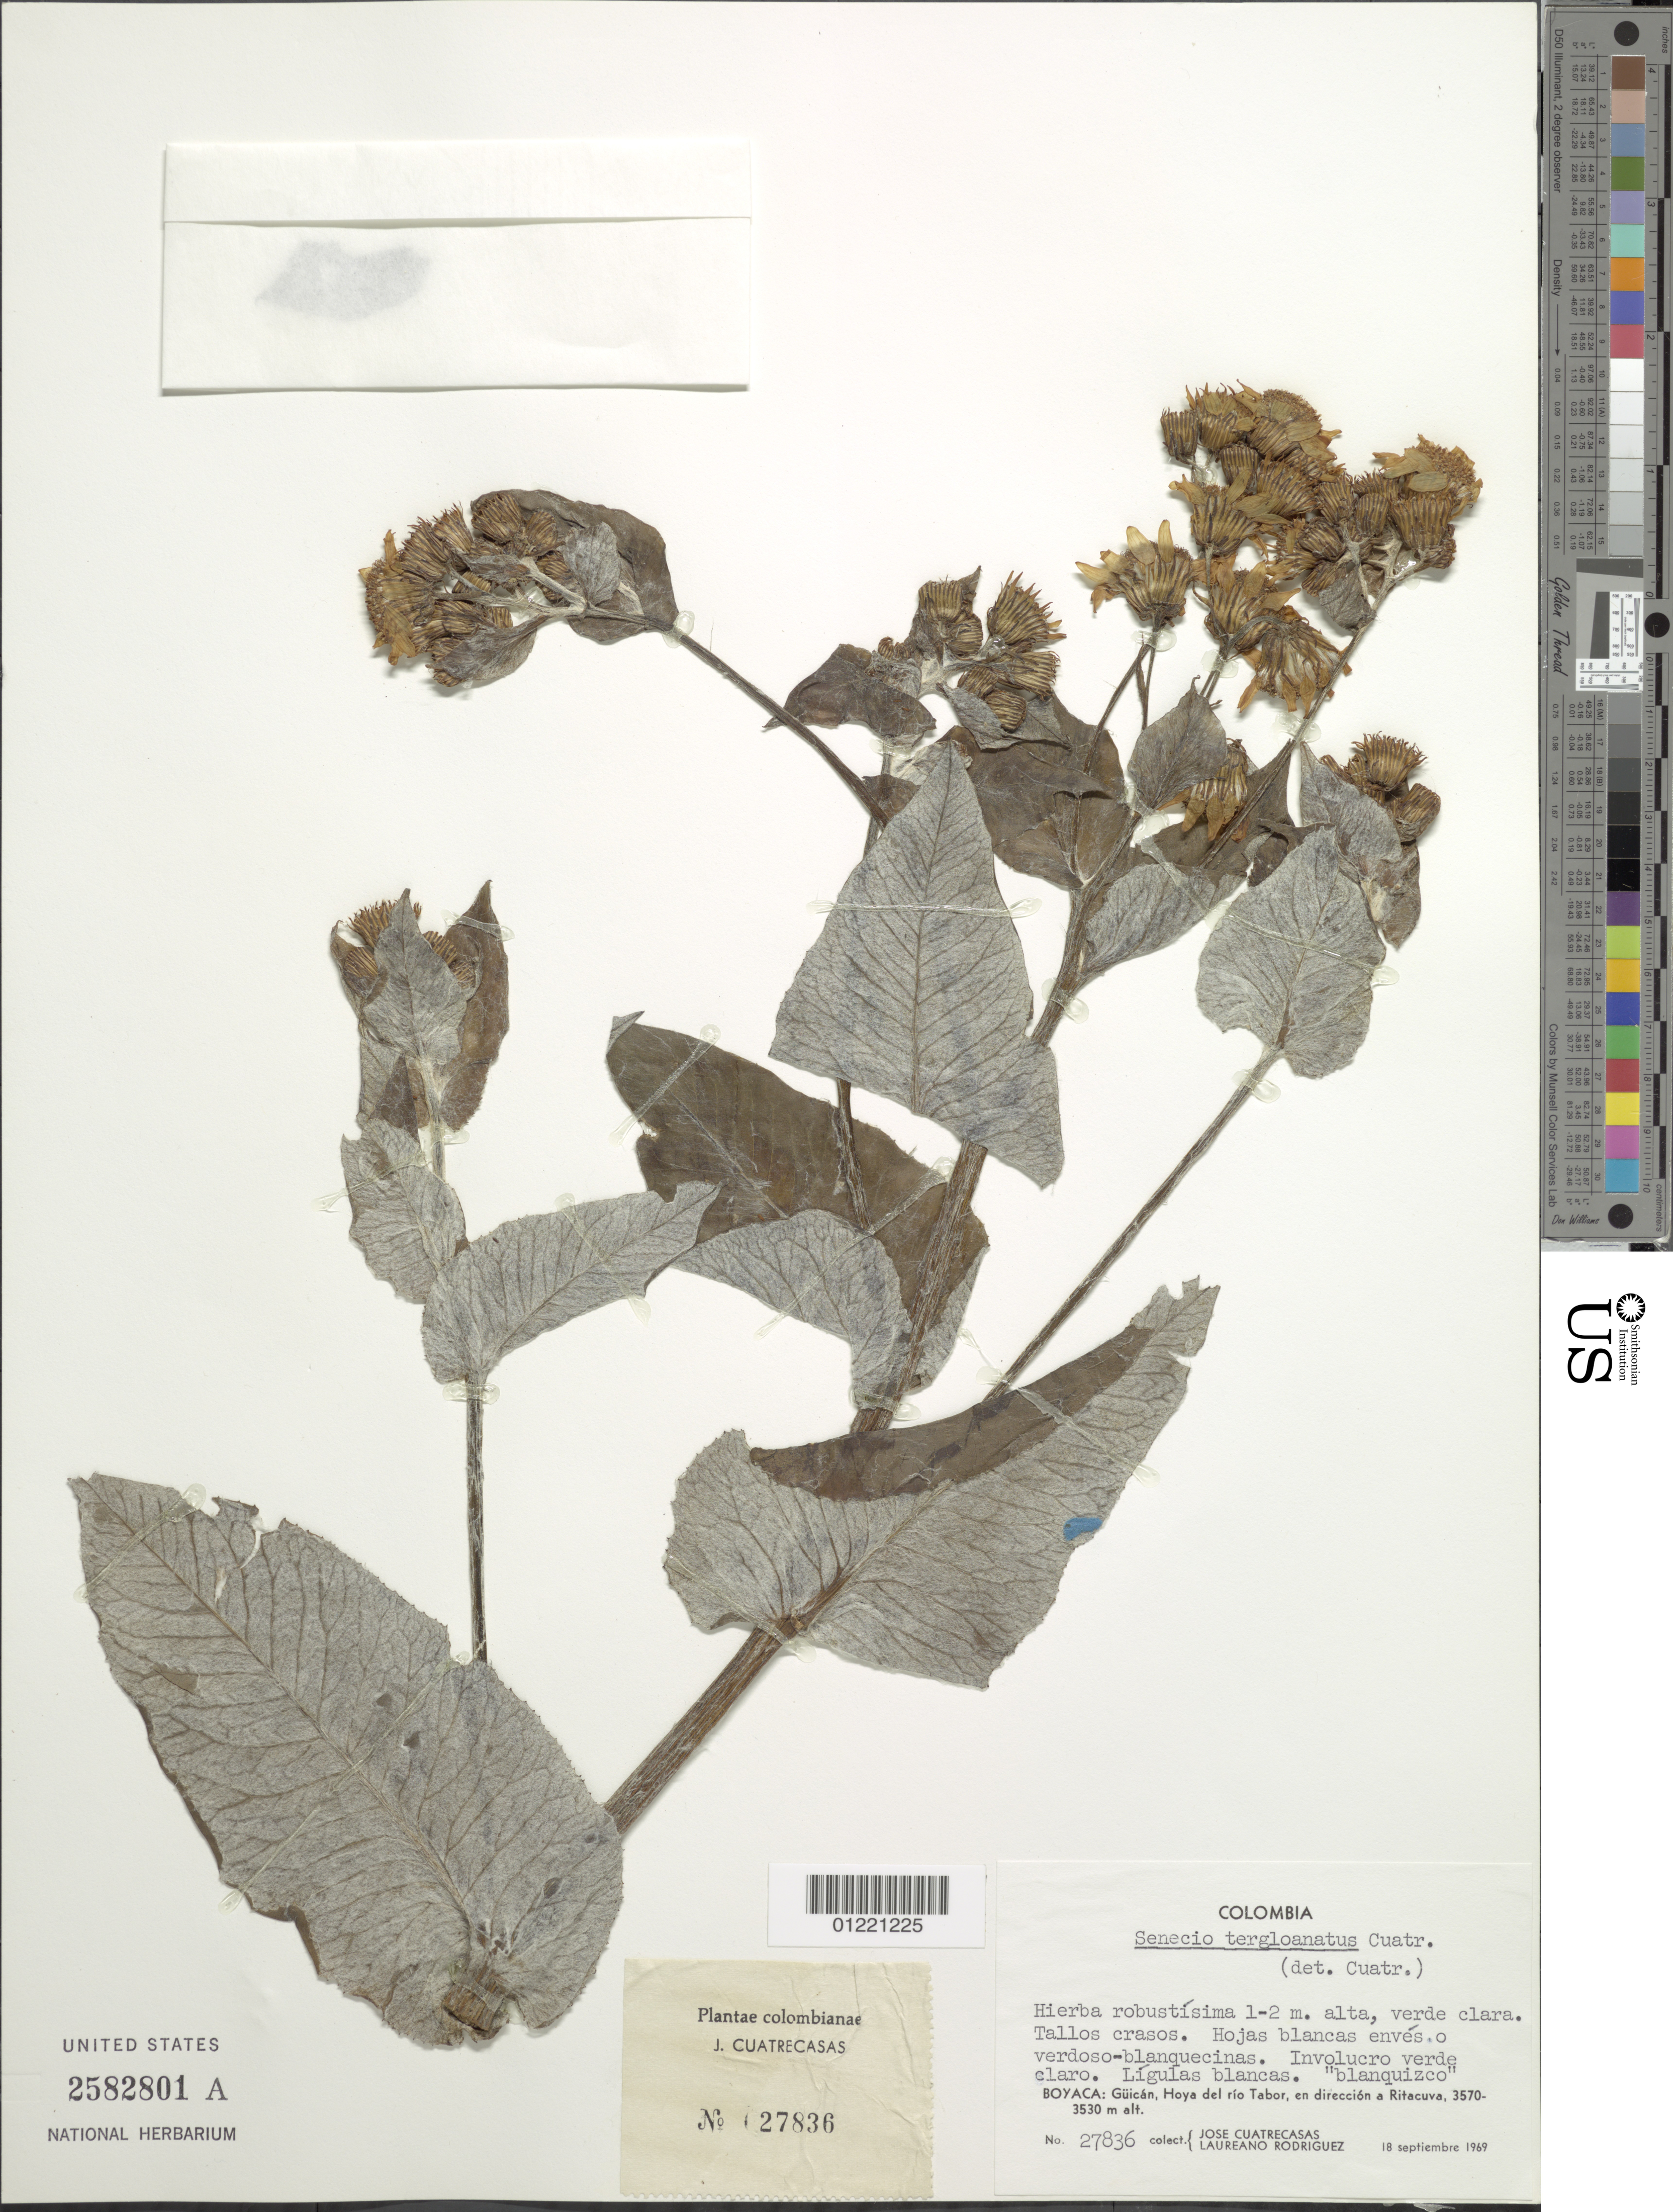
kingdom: Plantae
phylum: Tracheophyta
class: Magnoliopsida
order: Asterales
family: Asteraceae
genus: Senecio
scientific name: Senecio tergolanatus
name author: Cuatrec.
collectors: J. Cuatrecasas & L. Rodriguez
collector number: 27836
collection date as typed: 18-Sep-69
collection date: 1969-09-18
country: Colombia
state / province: Boyacá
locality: Güicán, Hoya del río Tabor, en dirección a Ritacuva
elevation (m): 3530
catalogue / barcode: US 2582801A